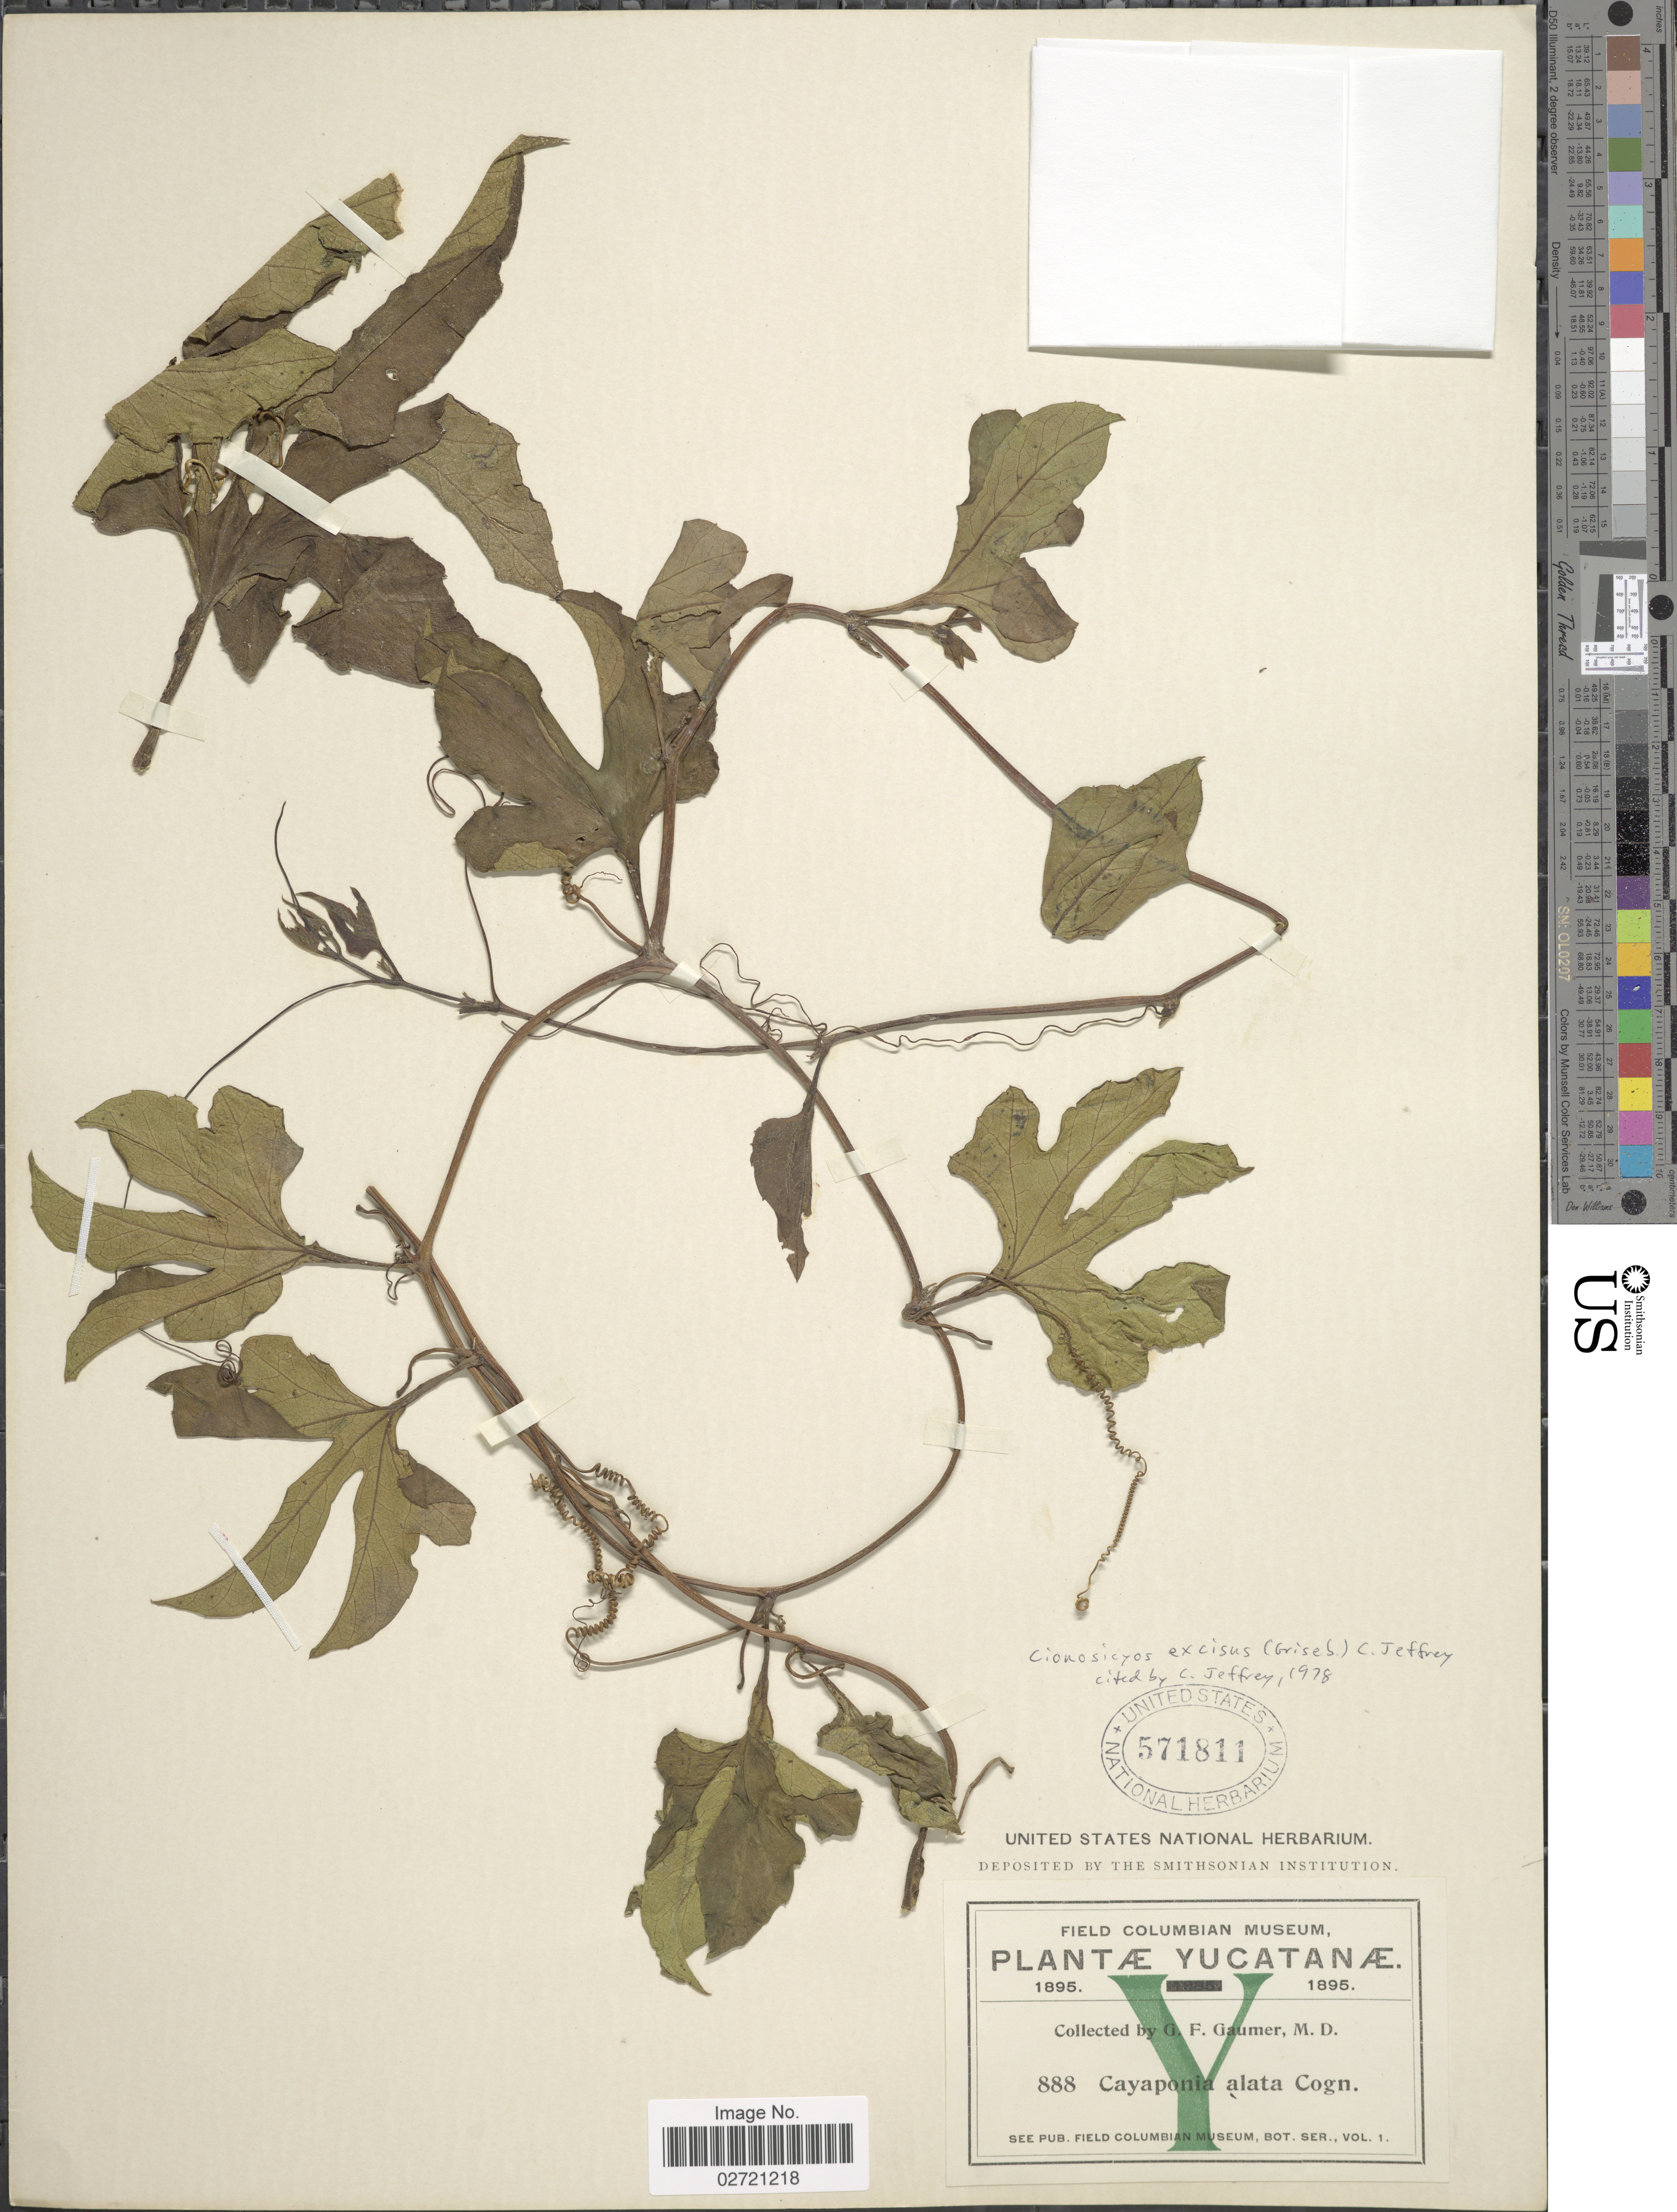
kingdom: Plantae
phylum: Tracheophyta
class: Magnoliopsida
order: Cucurbitales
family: Cucurbitaceae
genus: Cionosicys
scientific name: Cionosicys excisus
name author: (Griseb.) C. Jeffrey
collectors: G. F. Gaumer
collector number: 888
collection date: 1895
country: Mexico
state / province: Yucatán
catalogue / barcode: US 571811